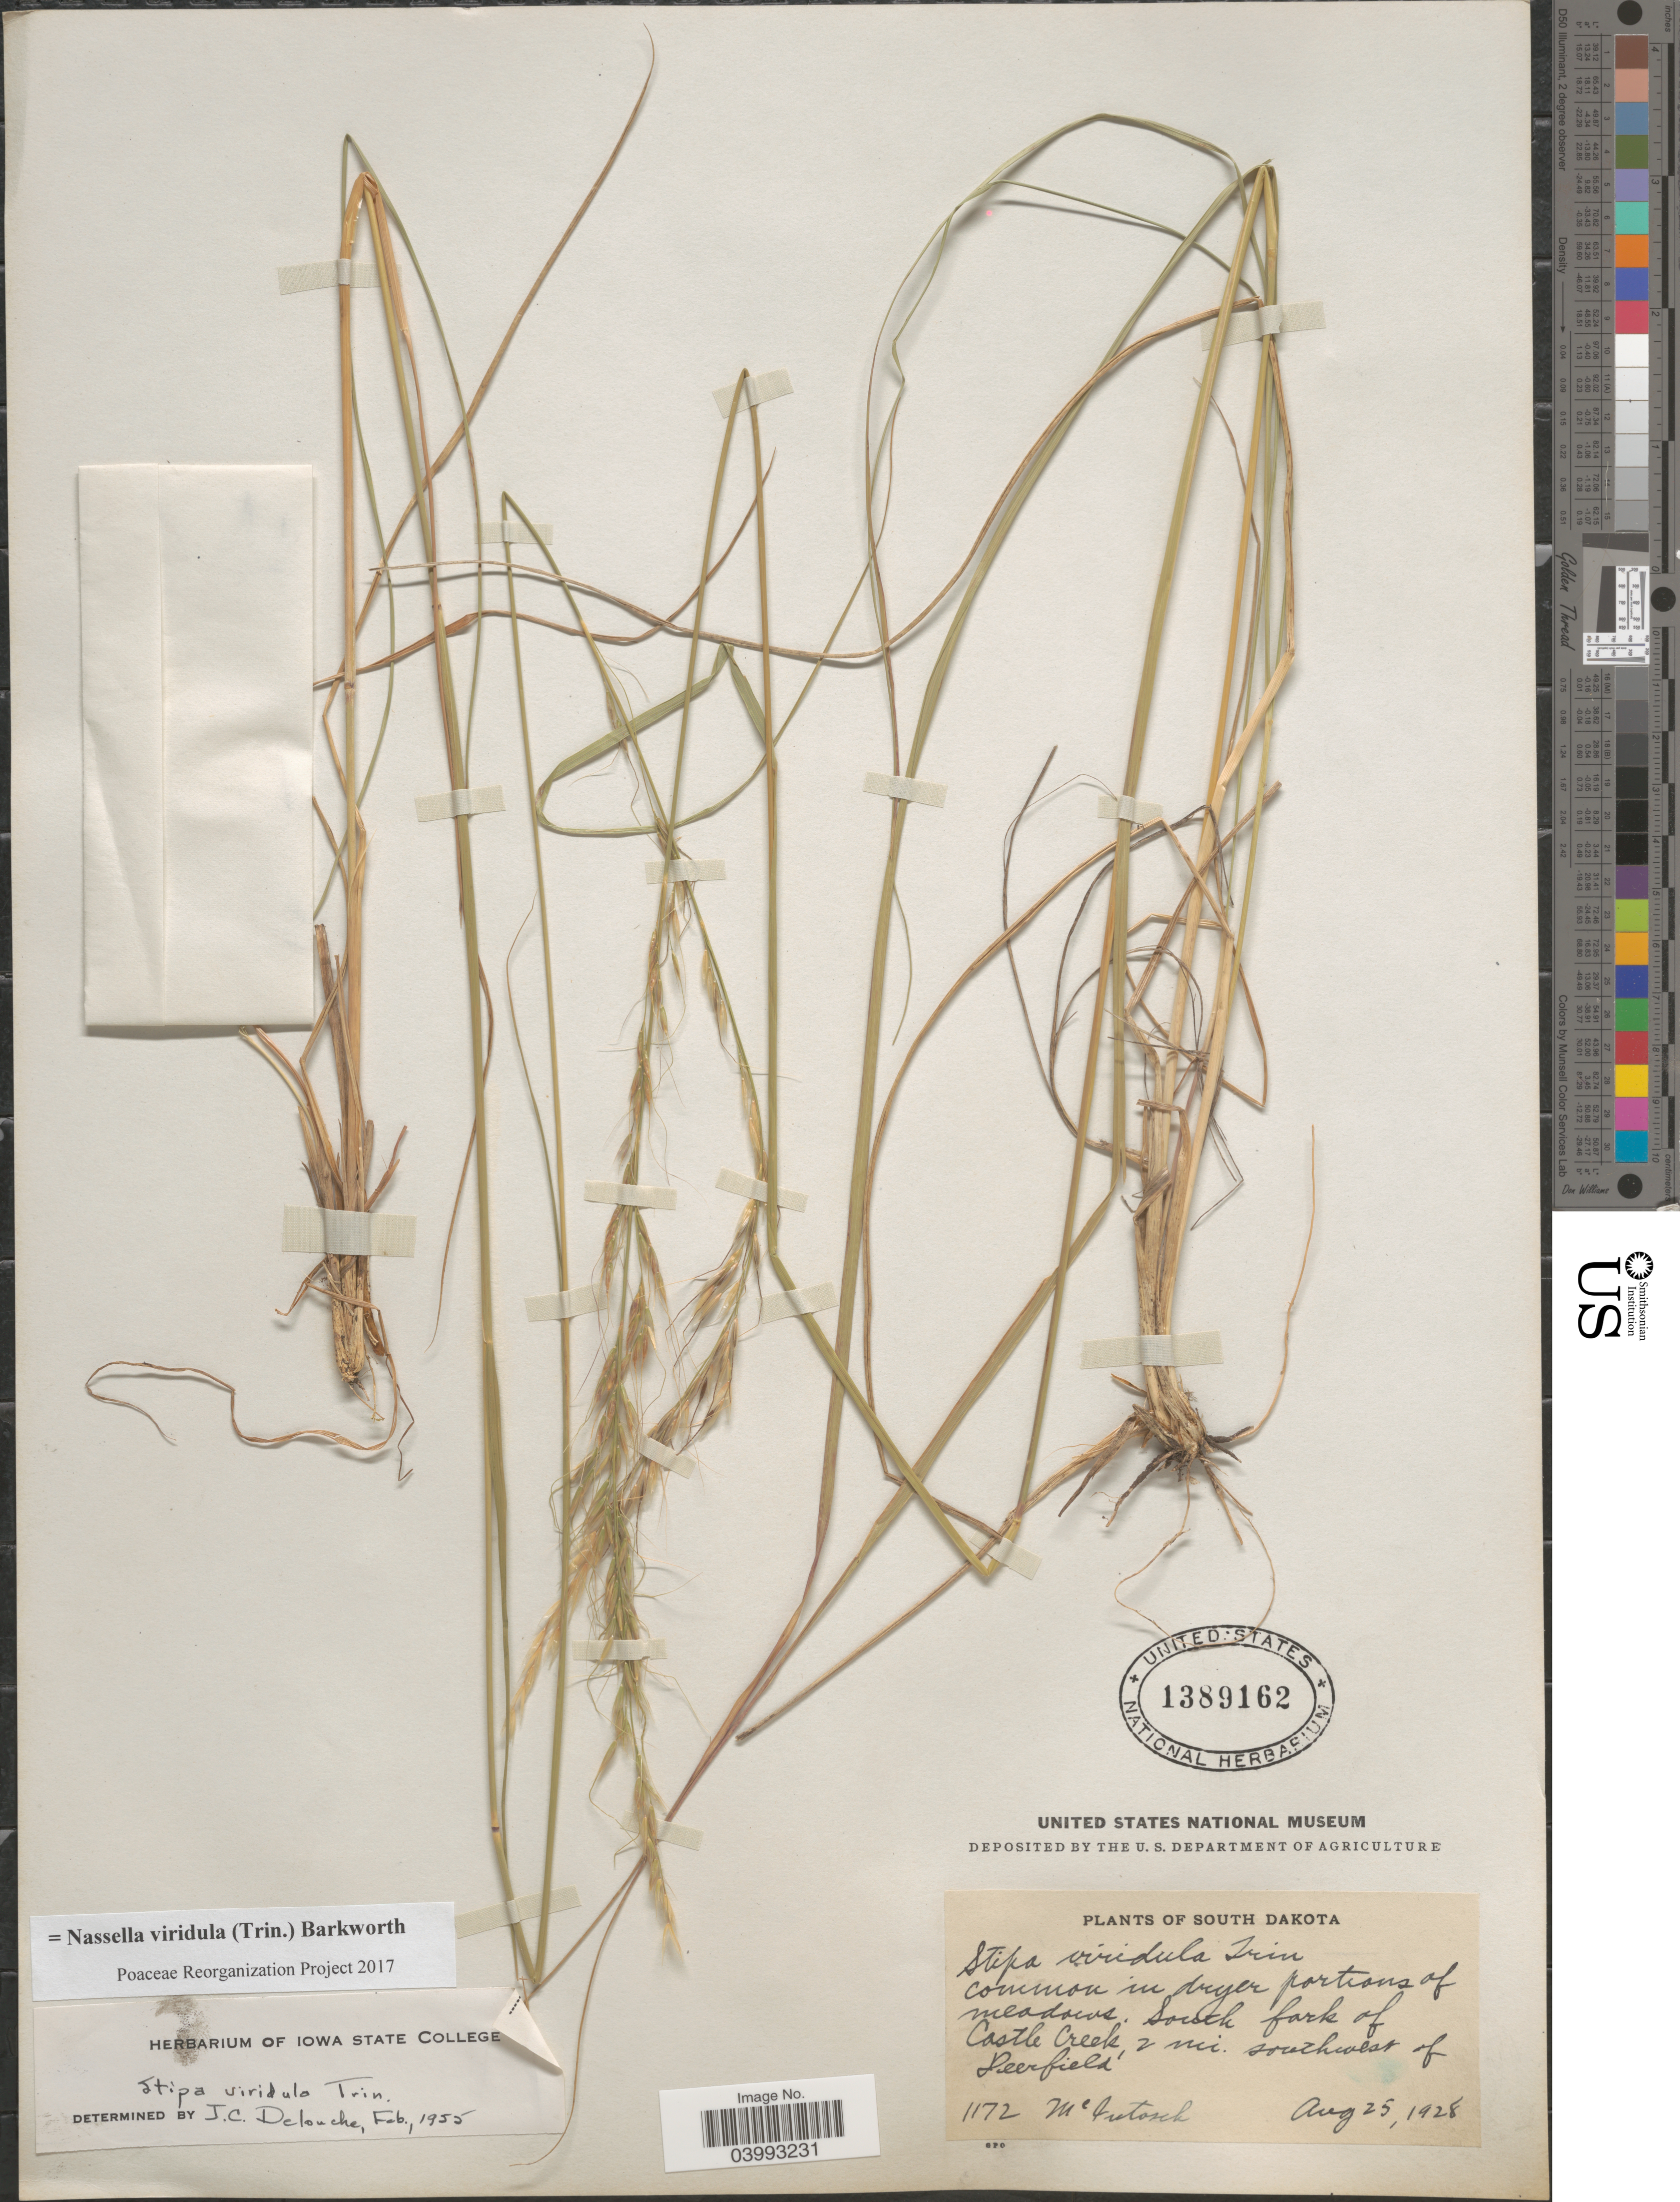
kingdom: Plantae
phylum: Tracheophyta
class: Liliopsida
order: Poales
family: Poaceae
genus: Nassella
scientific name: Nassella viridula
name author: (Trin.) Barkworth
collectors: McIntosch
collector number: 1172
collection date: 1928-08-25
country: United States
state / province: South Dakota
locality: South fork of Castle Creek, 2 mi. southwest of Deerfield.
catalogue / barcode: US 1389162